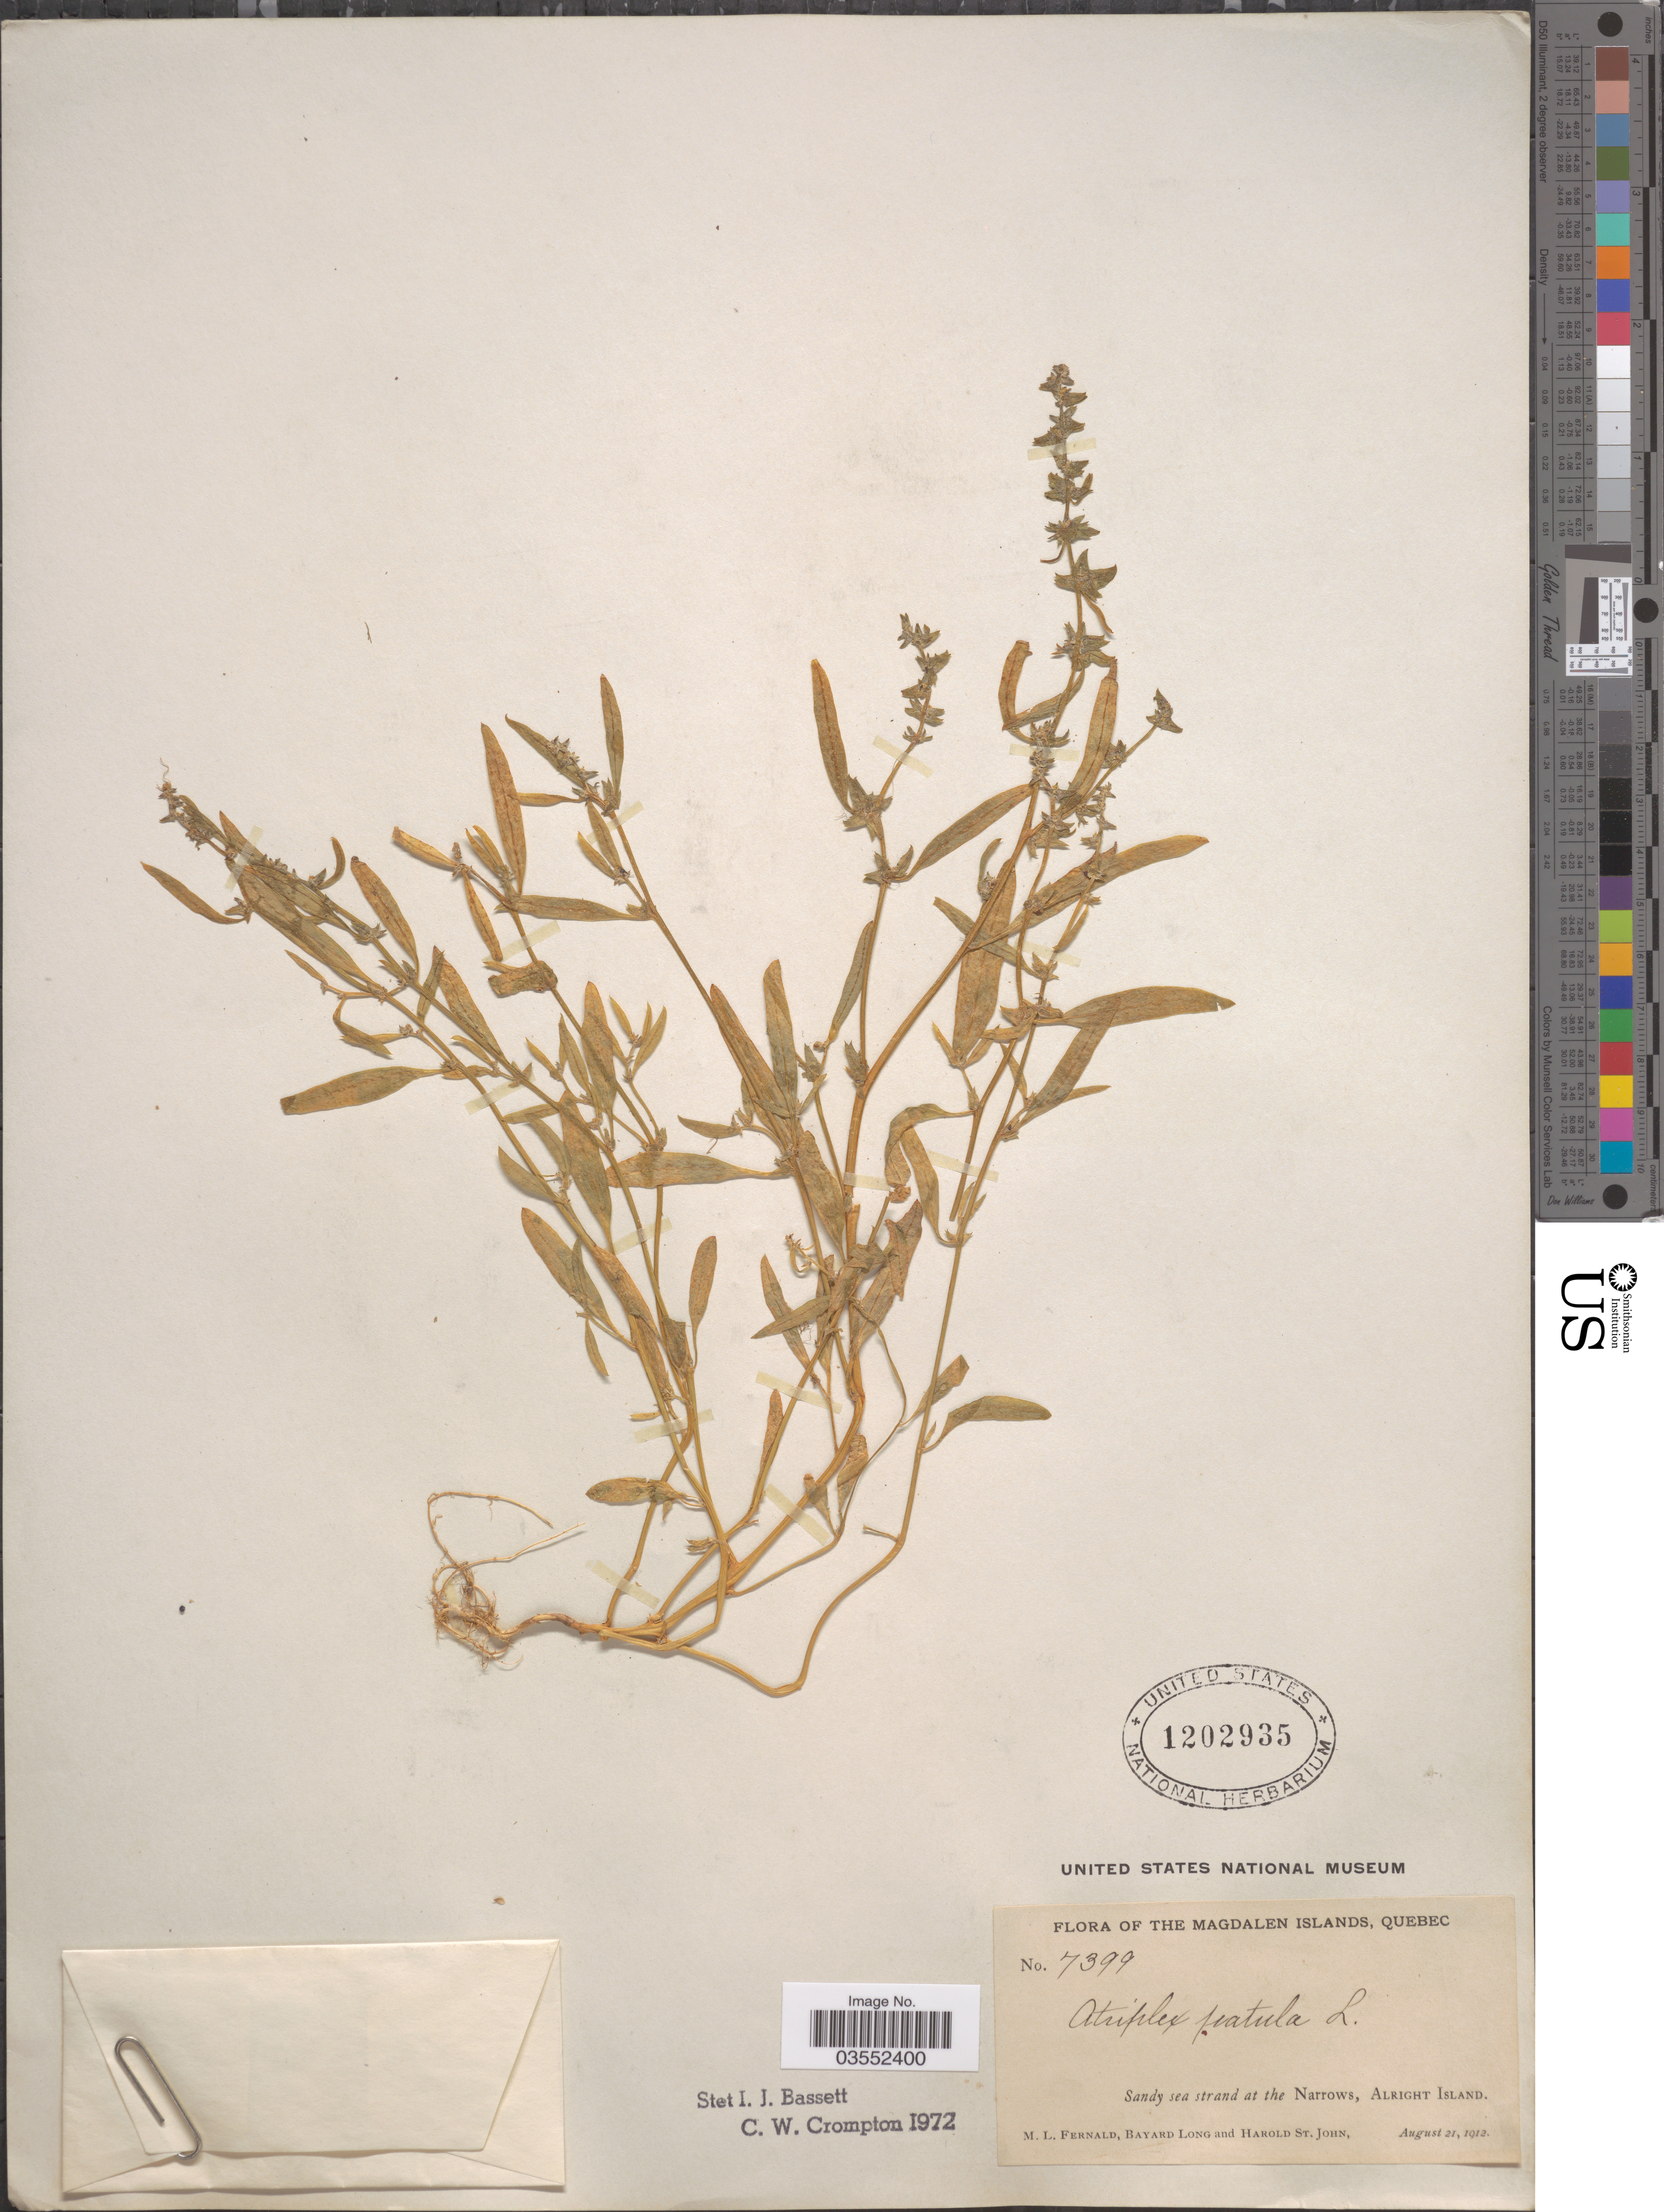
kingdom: Plantae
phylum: Tracheophyta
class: Magnoliopsida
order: Caryophyllales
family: Amaranthaceae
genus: Atriplex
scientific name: Atriplex patula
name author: L.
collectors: M. L. Fernald, B. Long & H. St. John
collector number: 7399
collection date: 1912-08-21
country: Canada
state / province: Quebec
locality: The Magdalen Islands, Sandy sea strand at the Narrows, Alright Island.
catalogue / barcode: US 1202935